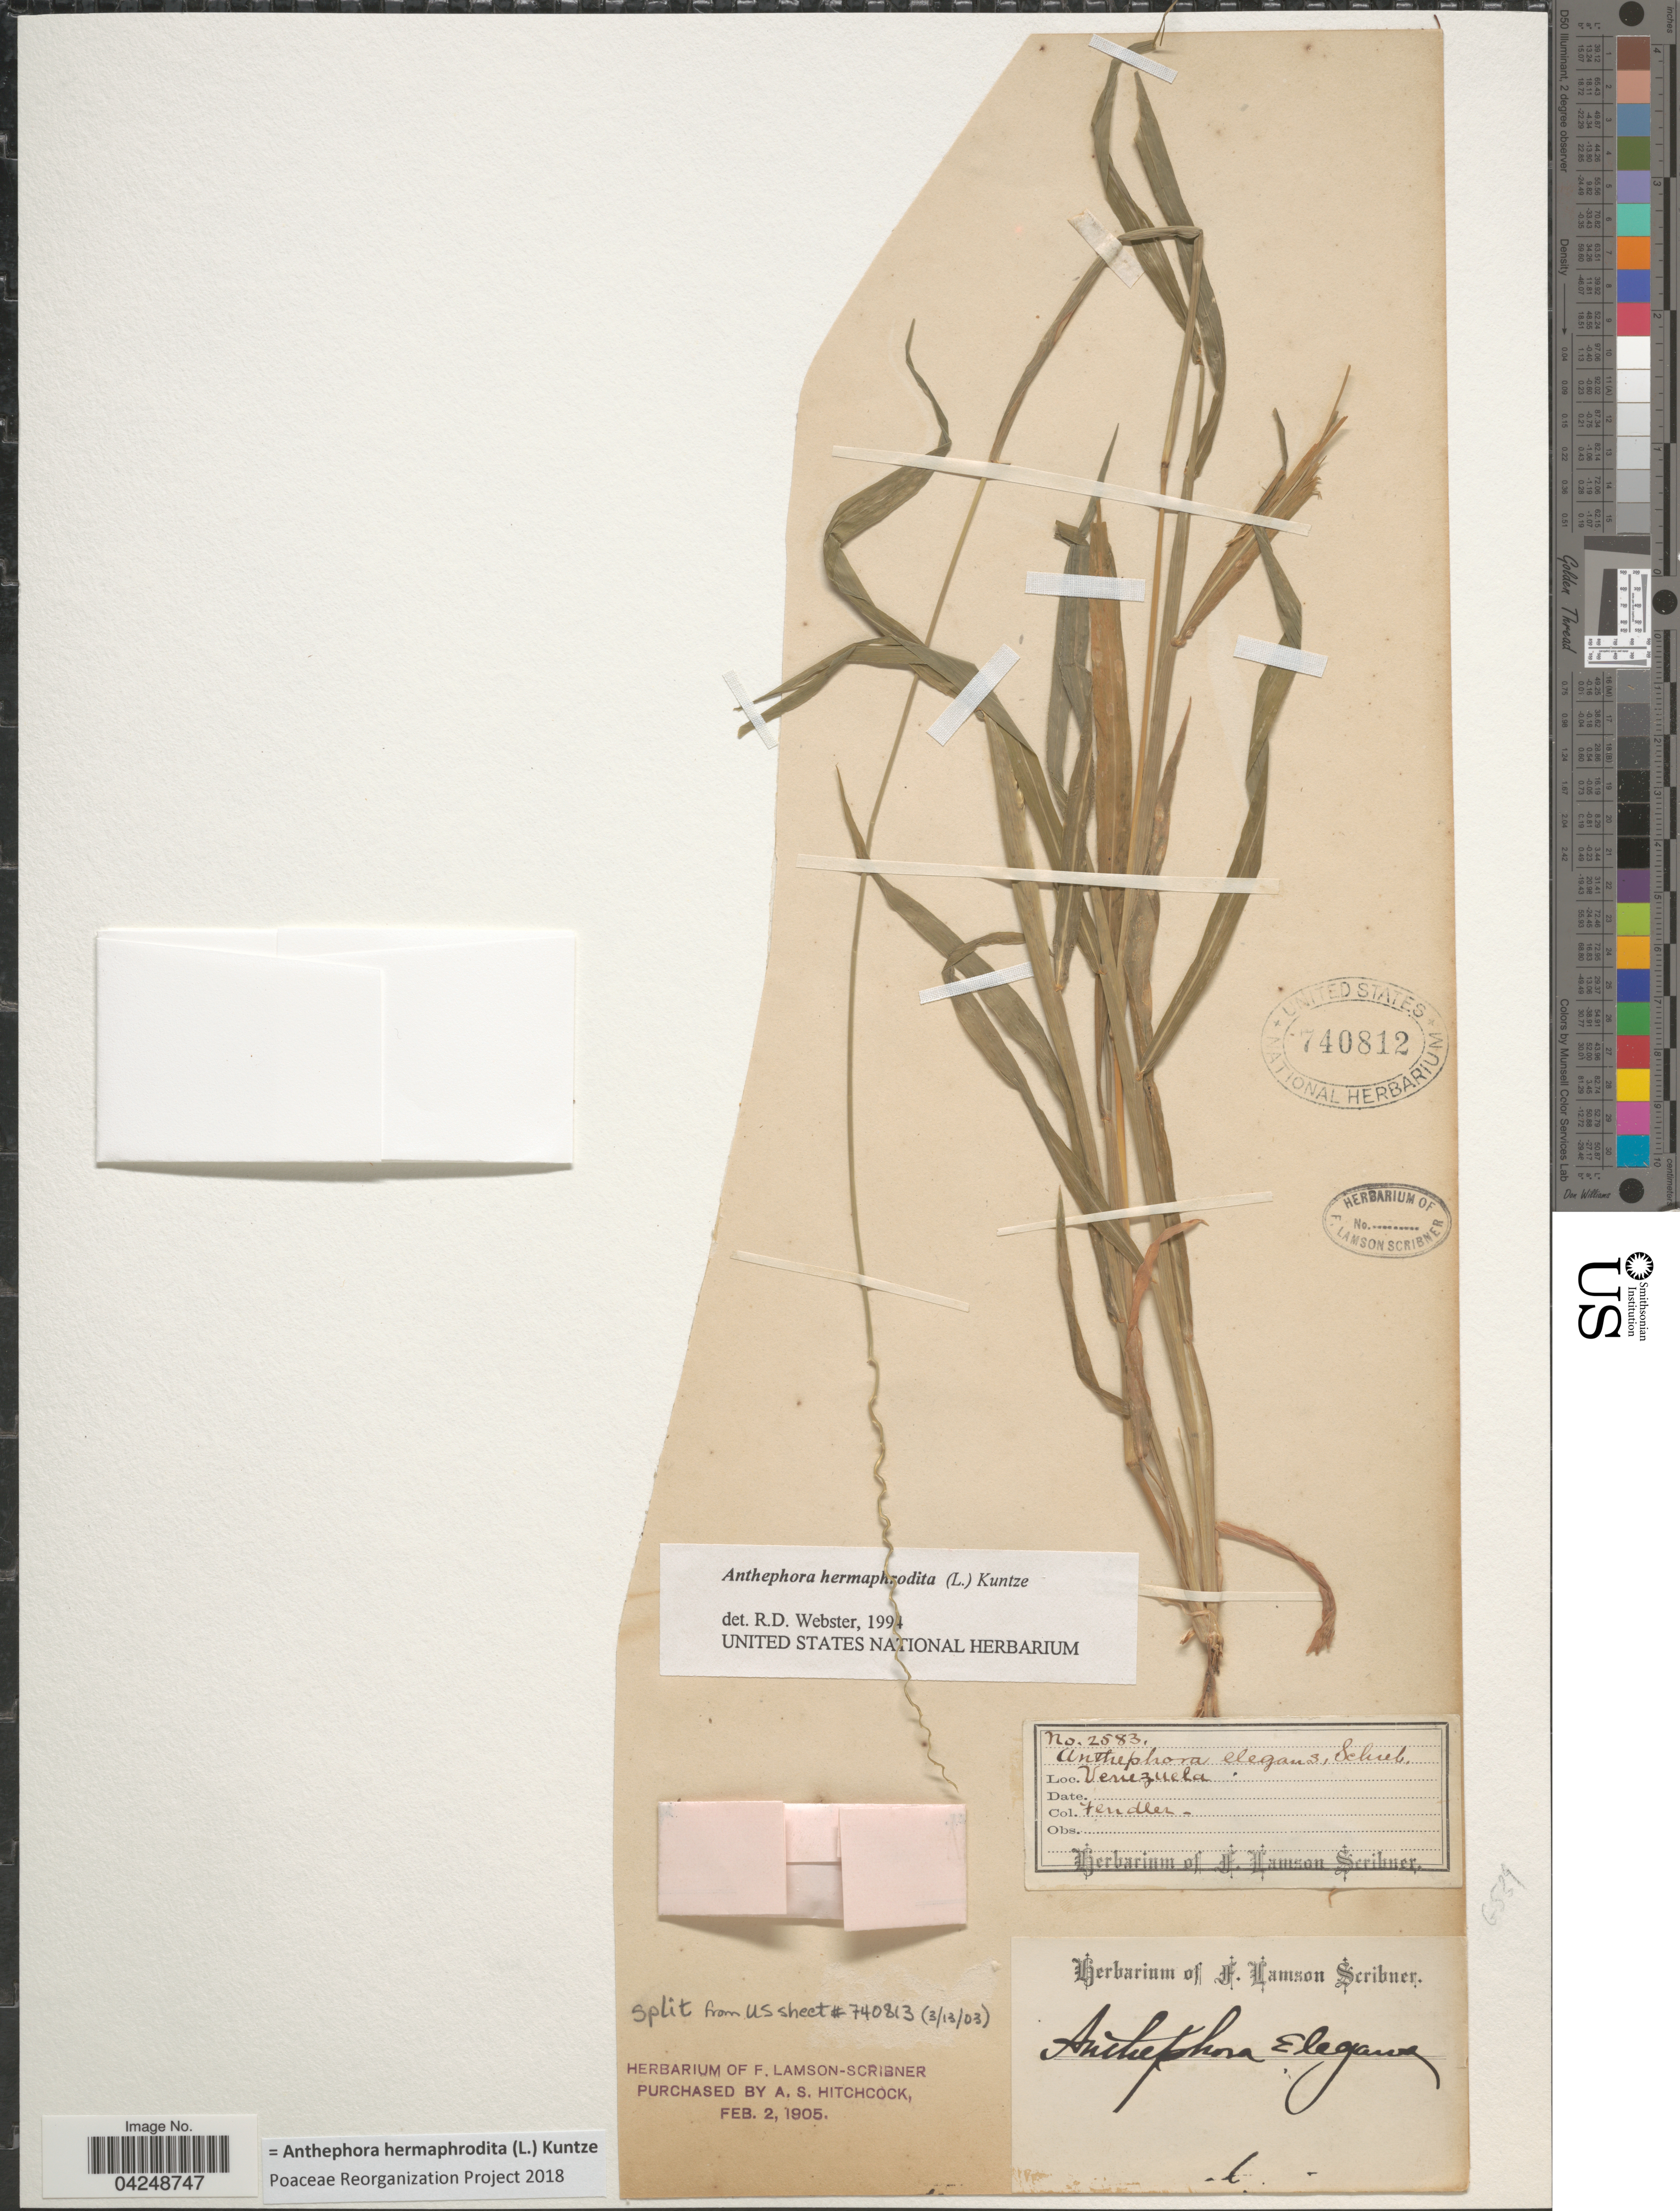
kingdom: Plantae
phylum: Tracheophyta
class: Liliopsida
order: Poales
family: Poaceae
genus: Anthephora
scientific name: Anthephora hermaphrodita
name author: (L.) Kuntze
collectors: -. Fendler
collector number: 2583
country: Venezuela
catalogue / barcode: US 740812